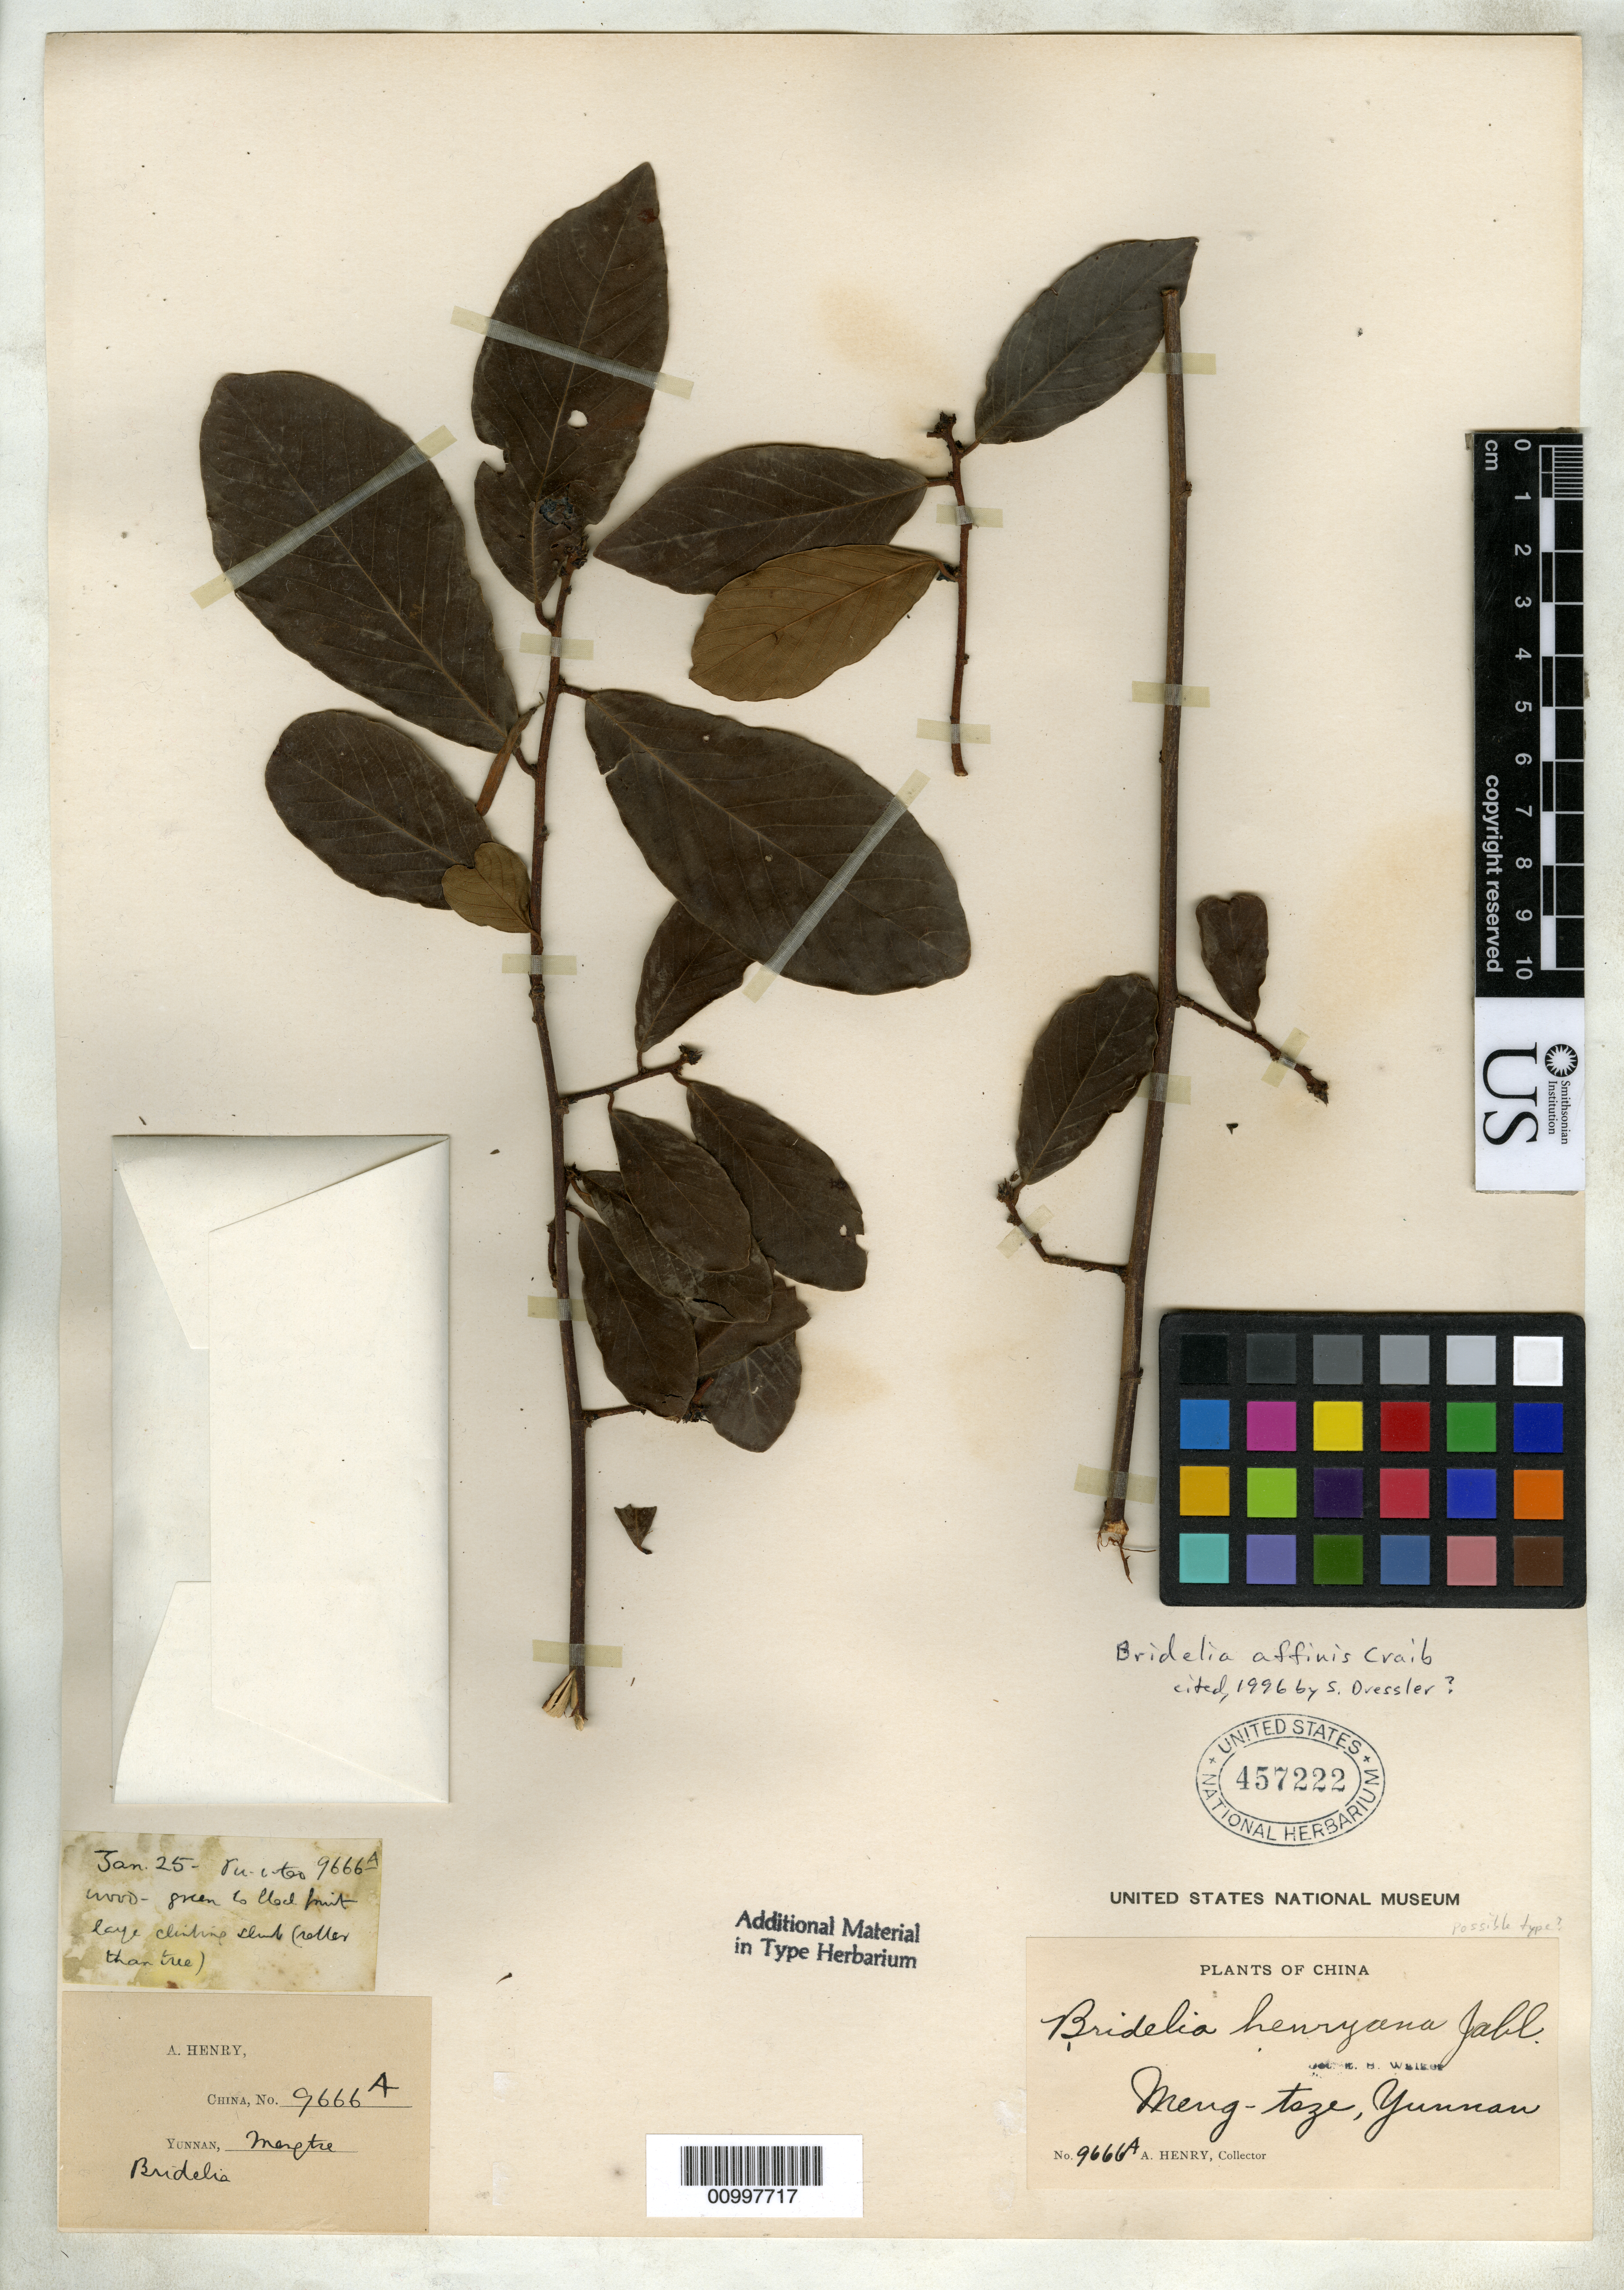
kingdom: Plantae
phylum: Tracheophyta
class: Magnoliopsida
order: Malpighiales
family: Phyllanthaceae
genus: Bridelia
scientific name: Bridelia henryana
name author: Jabl. in Engl.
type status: Possible Syntype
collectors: A. Henry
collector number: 9666 A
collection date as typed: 25 Jan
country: China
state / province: Yunnan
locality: Meng-tsze, Yunnan.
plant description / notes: Unclear whether type material; protologue cites collection number as 9666.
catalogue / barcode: US 457222